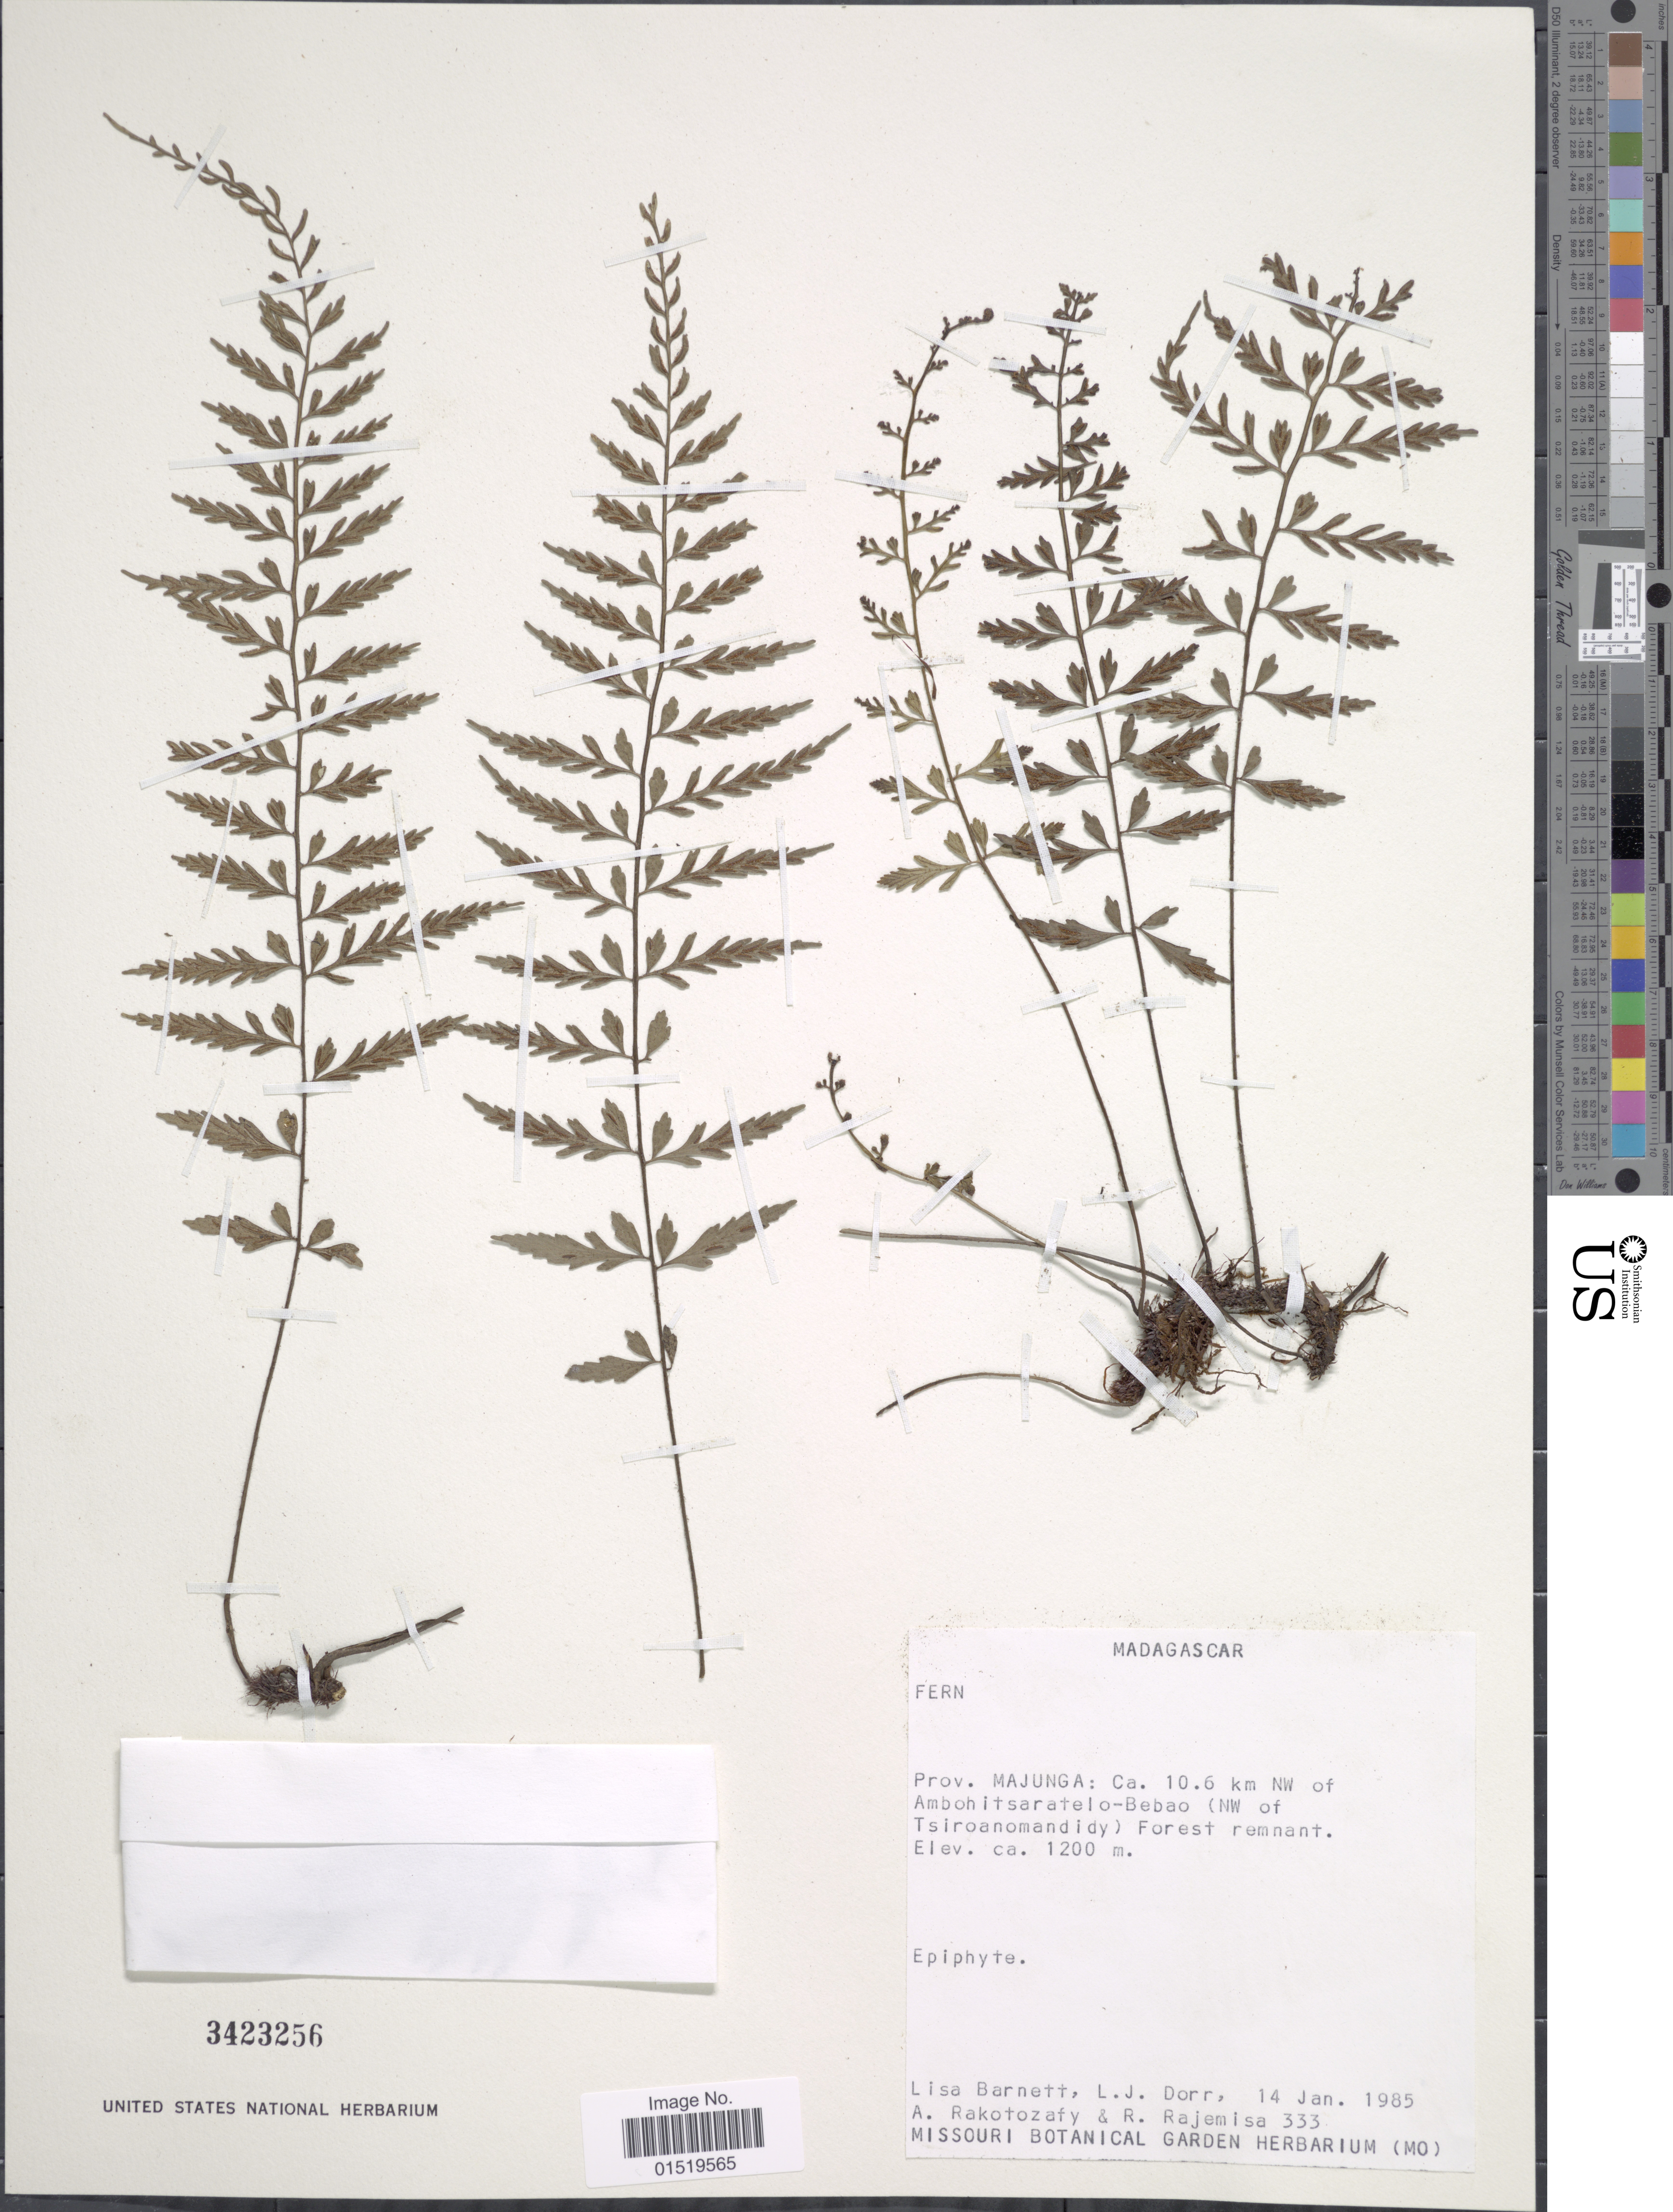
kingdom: Plantae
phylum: Tracheophyta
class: Polypodiopsida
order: Polypodiales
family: Aspleniaceae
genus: Asplenium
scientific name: Asplenium sp.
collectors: L. C. Barnett, L. J. Dorr, A. Rakotozafy & R. Rajemsa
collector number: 333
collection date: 1985-01-14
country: Madagascar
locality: Prov. Majunga: Ca. 10.6 km NW of Ambohitsaratelo-Bebao (NW of Tsiroanomandidy)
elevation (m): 1200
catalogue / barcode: US 3423256